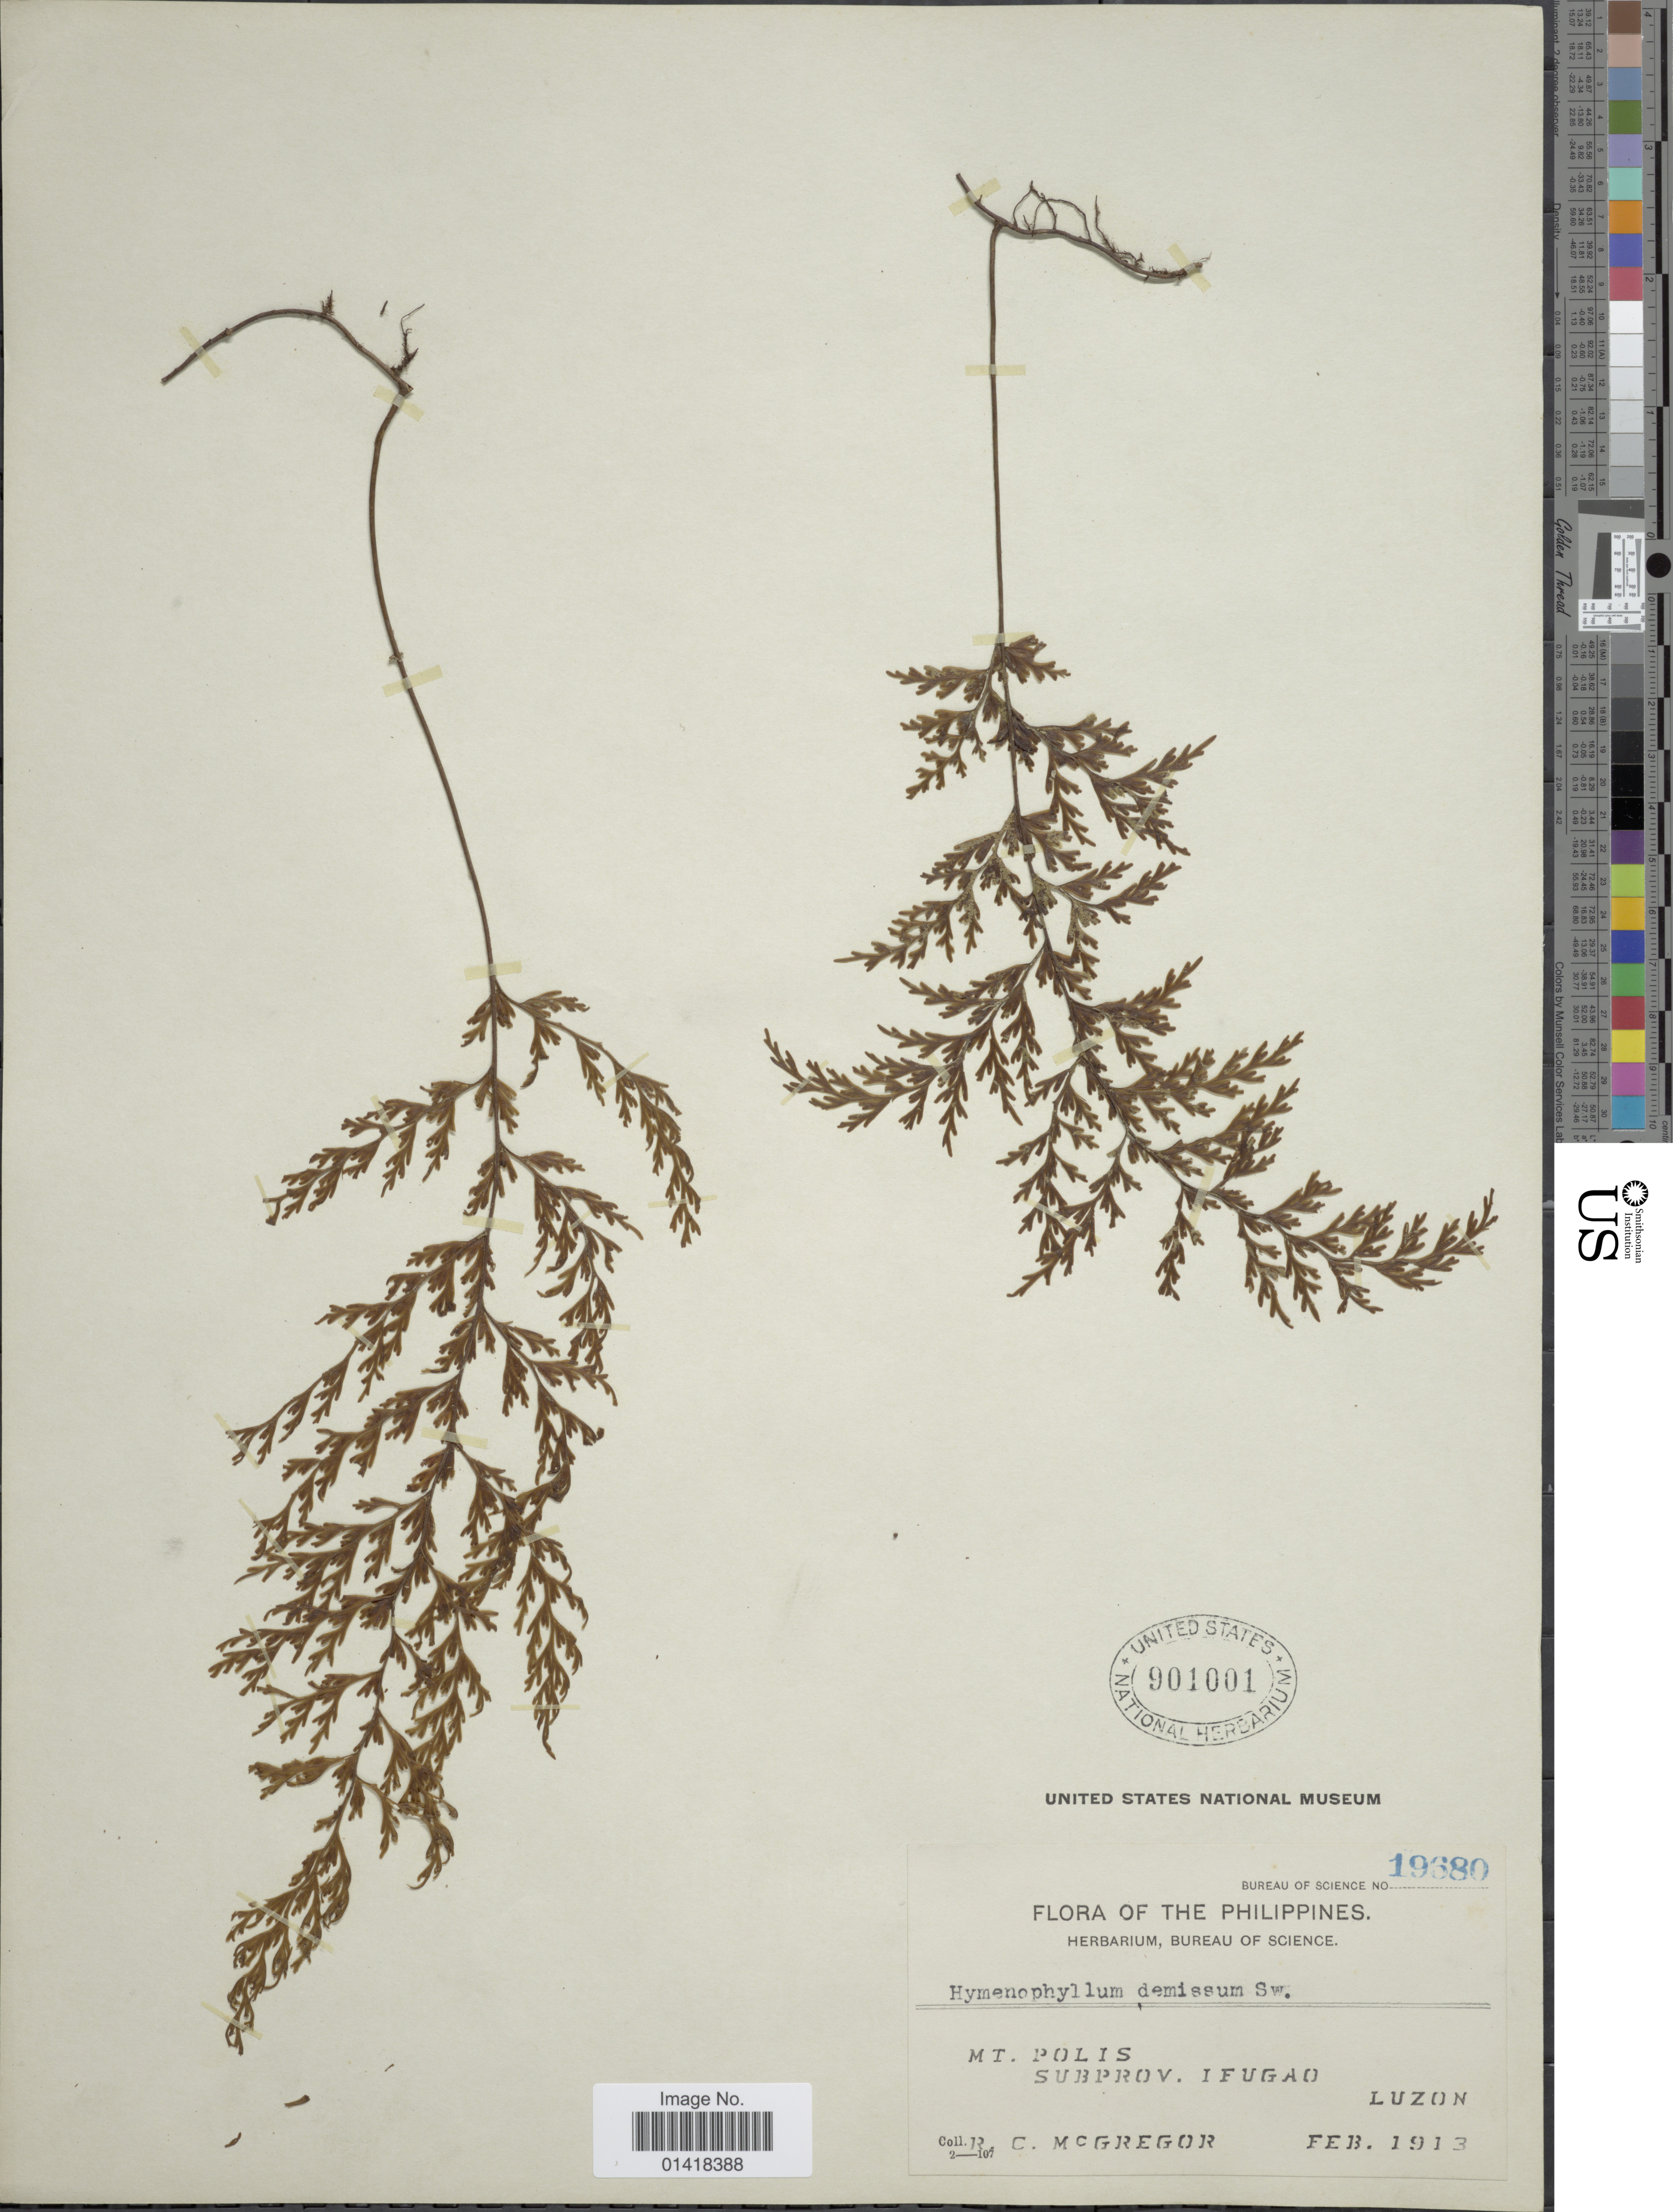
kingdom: Plantae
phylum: Tracheophyta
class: Polypodiopsida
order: Hymenophyllales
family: Hymenophyllaceae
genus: Hymenophyllum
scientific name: Hymenophyllum modestum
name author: Bosch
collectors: C. McGregor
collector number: Bureau of Science 19680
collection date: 1913-02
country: Philippines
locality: The Philippines. Mt. Polis. Subprov. Ifugao. Luzon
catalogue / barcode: US 901001